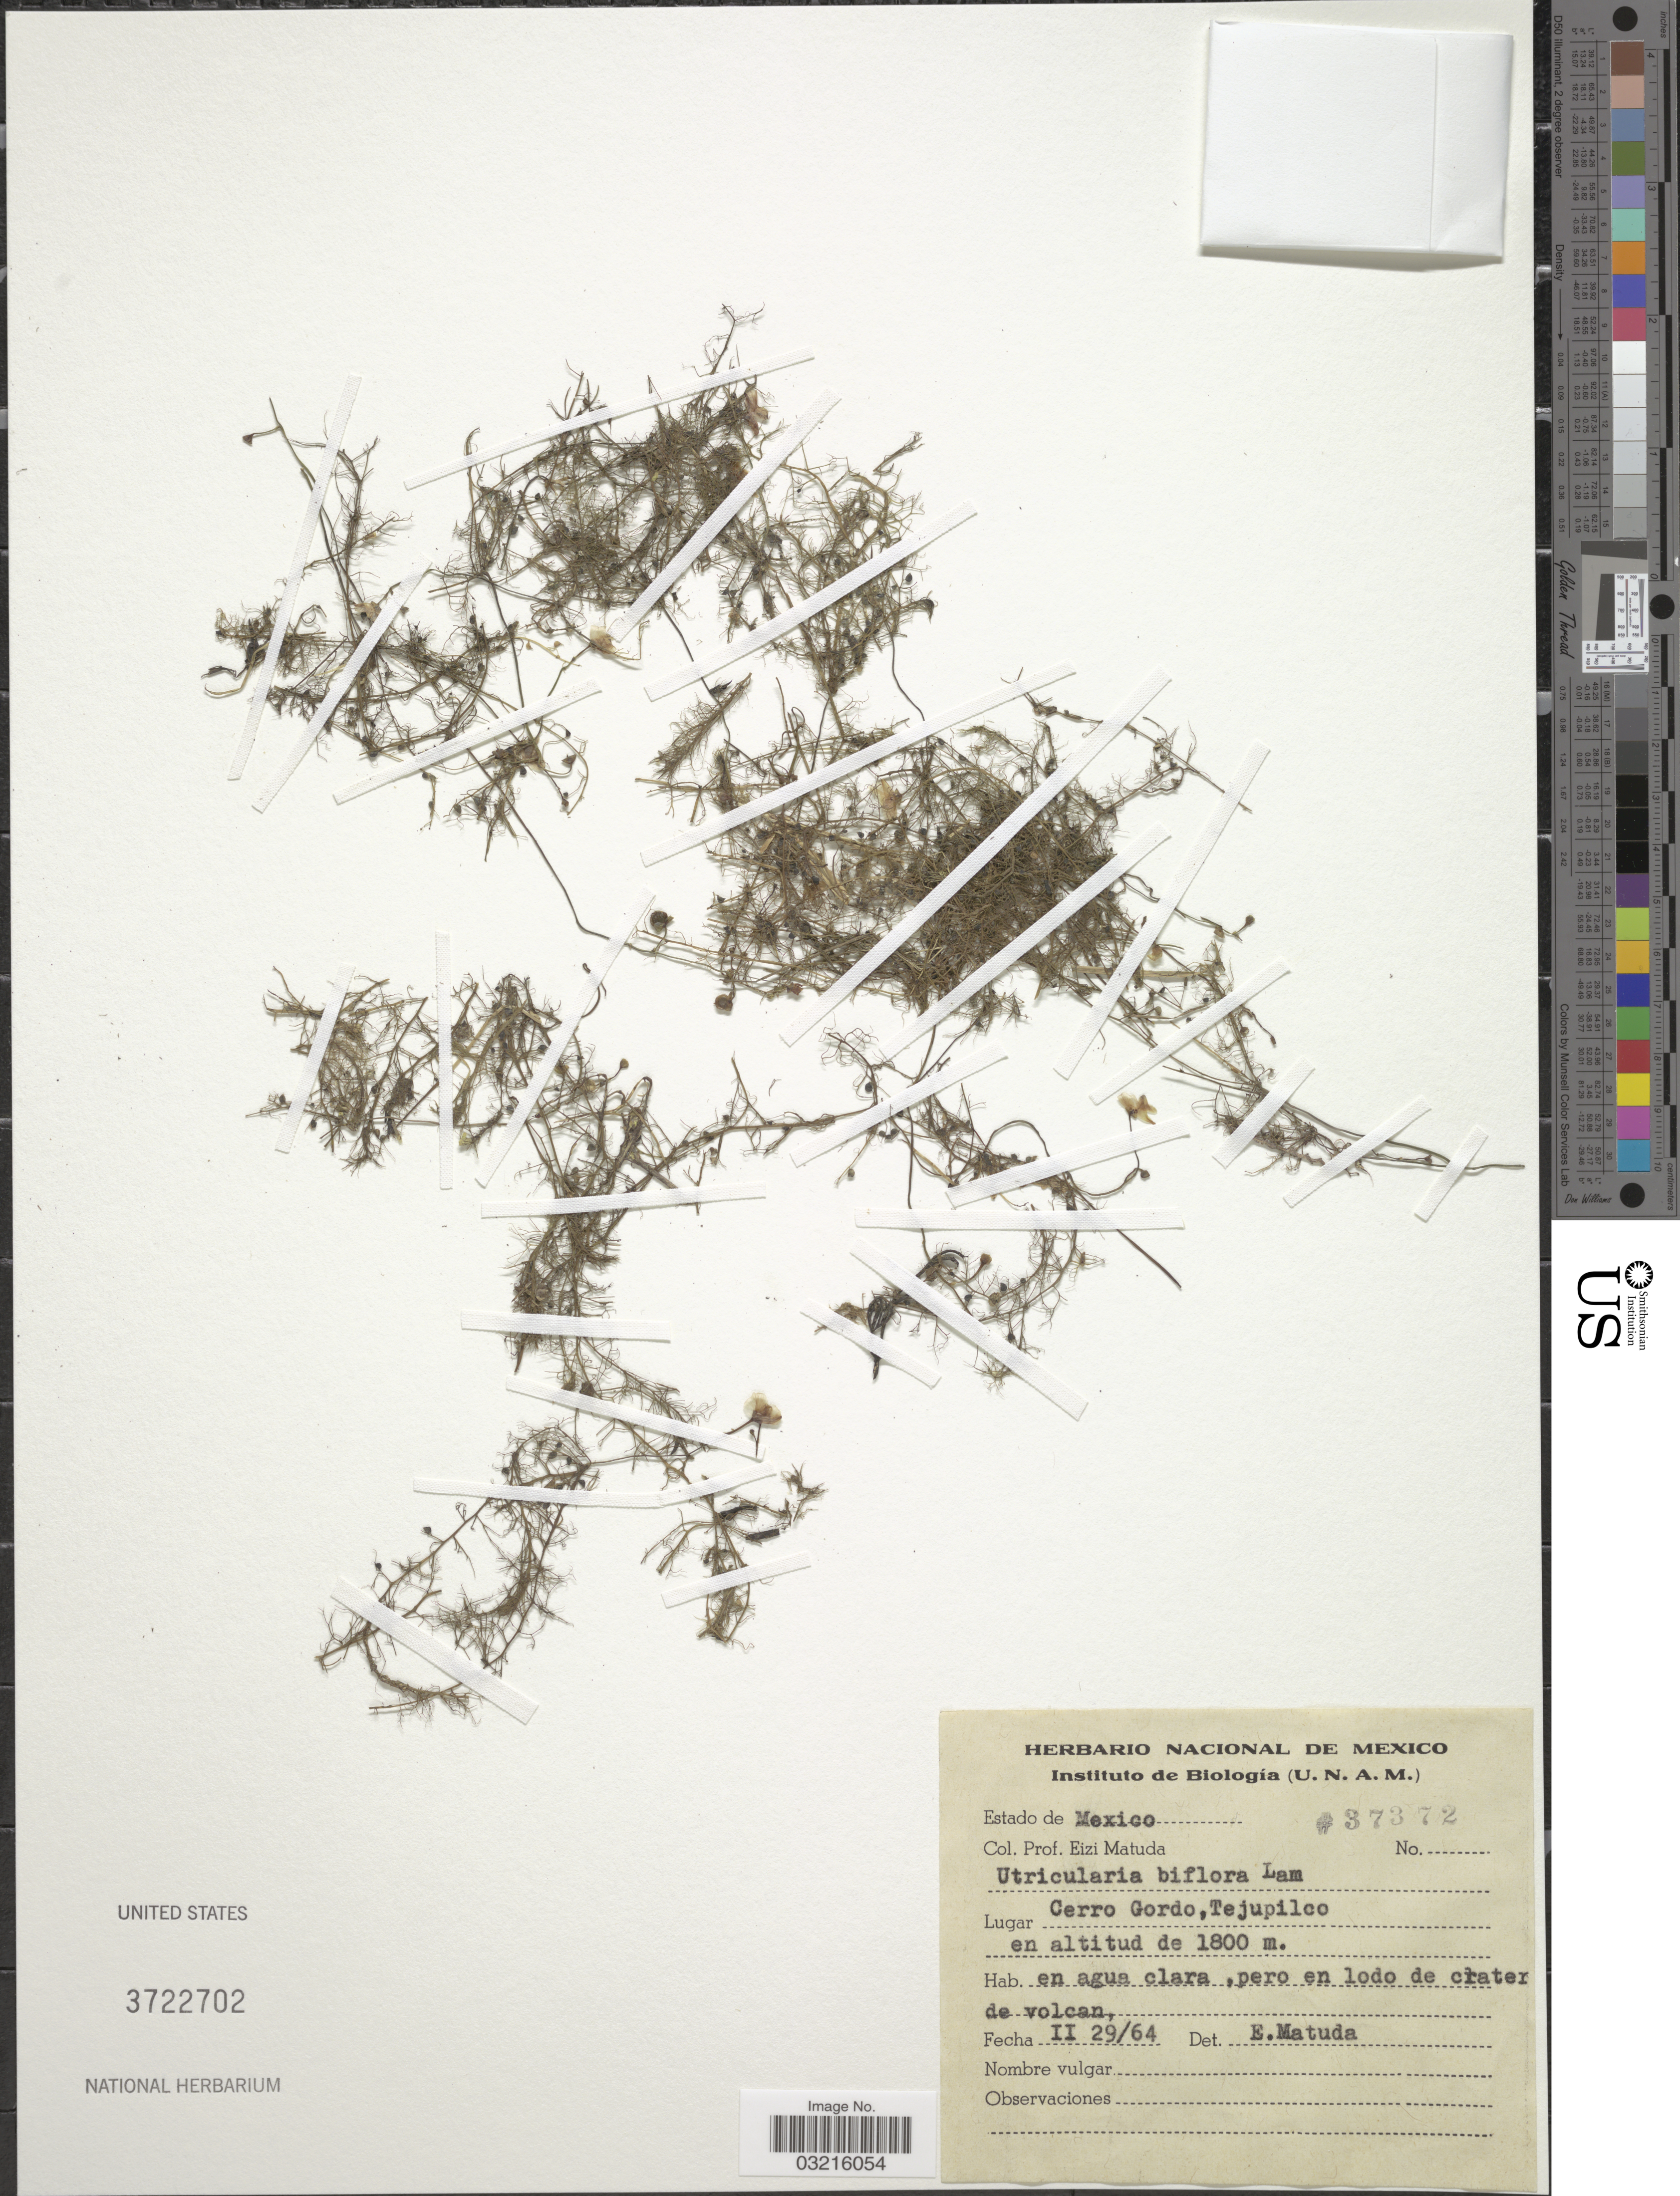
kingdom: Plantae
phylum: Tracheophyta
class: Magnoliopsida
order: Lamiales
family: Lentibulariaceae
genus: Utricularia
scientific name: Utricularia biflora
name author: Lam.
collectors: E. Matuda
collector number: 37372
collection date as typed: Transcribed d/m/y: 29/2/64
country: Mexico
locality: Cerro Gordo, Tejupilco.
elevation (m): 1800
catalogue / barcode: US 3722702